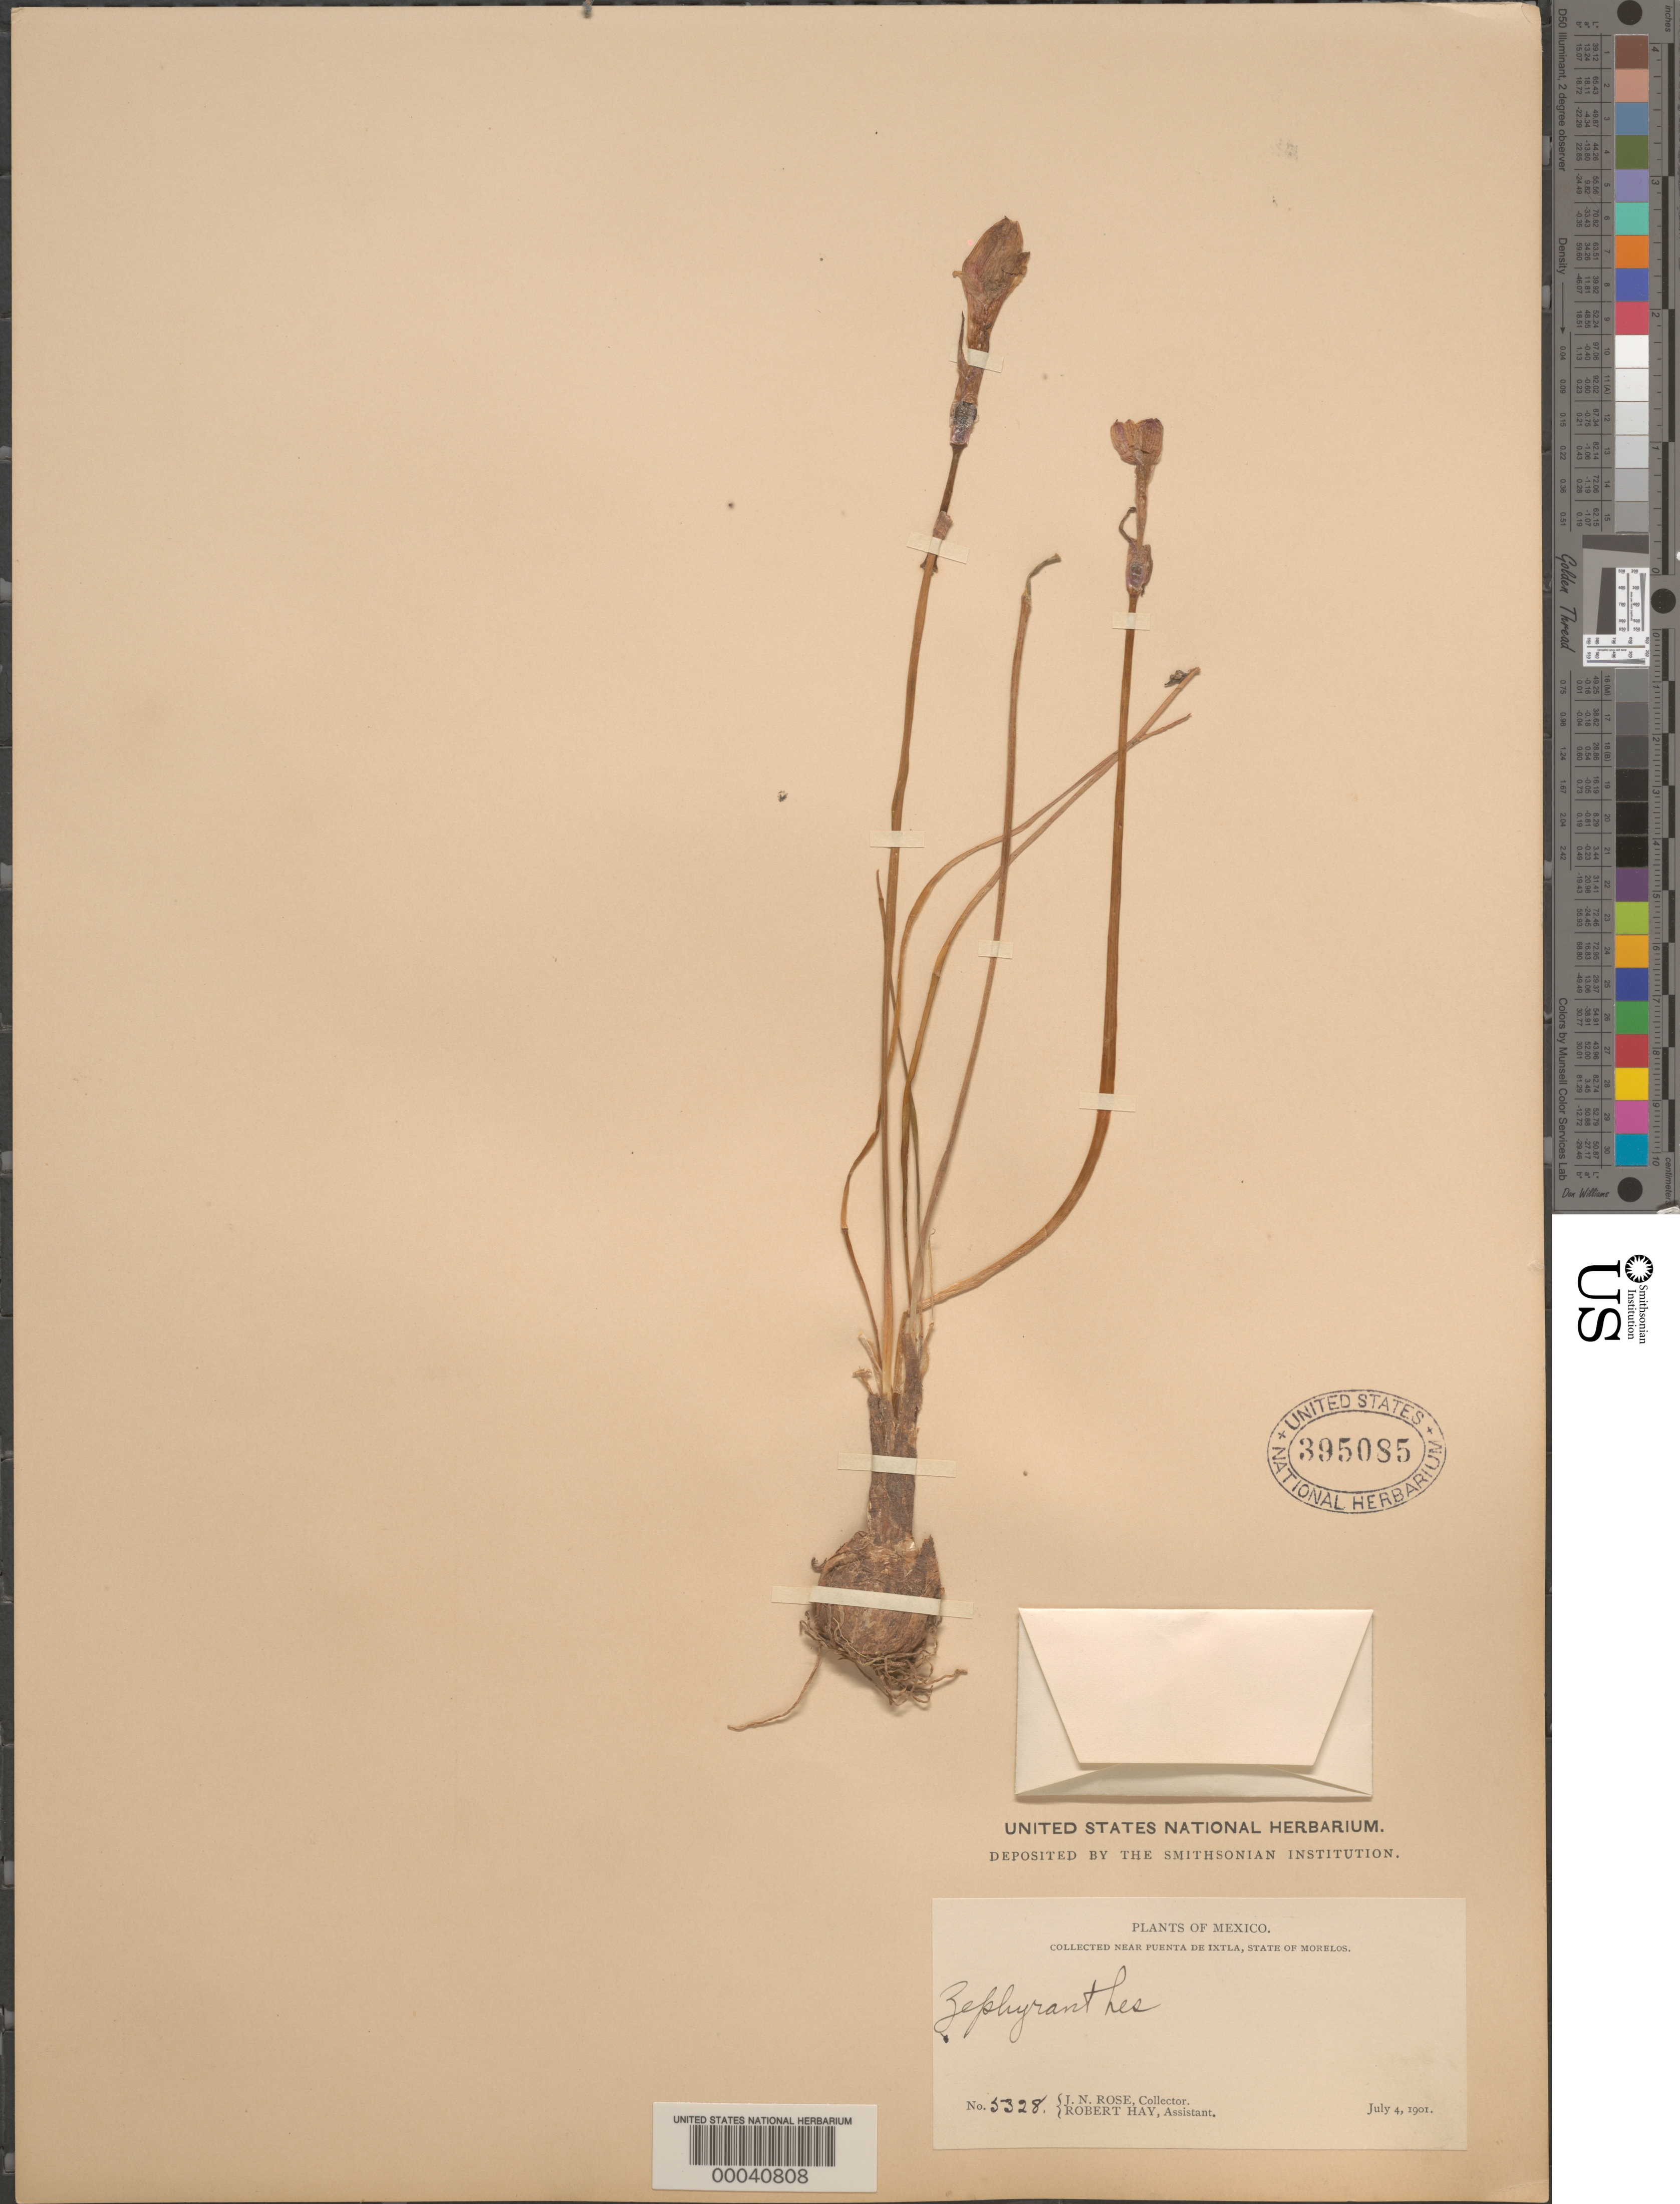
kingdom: Plantae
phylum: Tracheophyta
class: Liliopsida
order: Asparagales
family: Amaryllidaceae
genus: Zephyranthes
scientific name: Zephyranthes sp.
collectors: J. N. Rose & R. H. Hay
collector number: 5328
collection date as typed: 04 Jul 1901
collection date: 1901-07-04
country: Mexico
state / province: Morelos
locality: Near puenta de ixtla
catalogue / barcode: US 359085